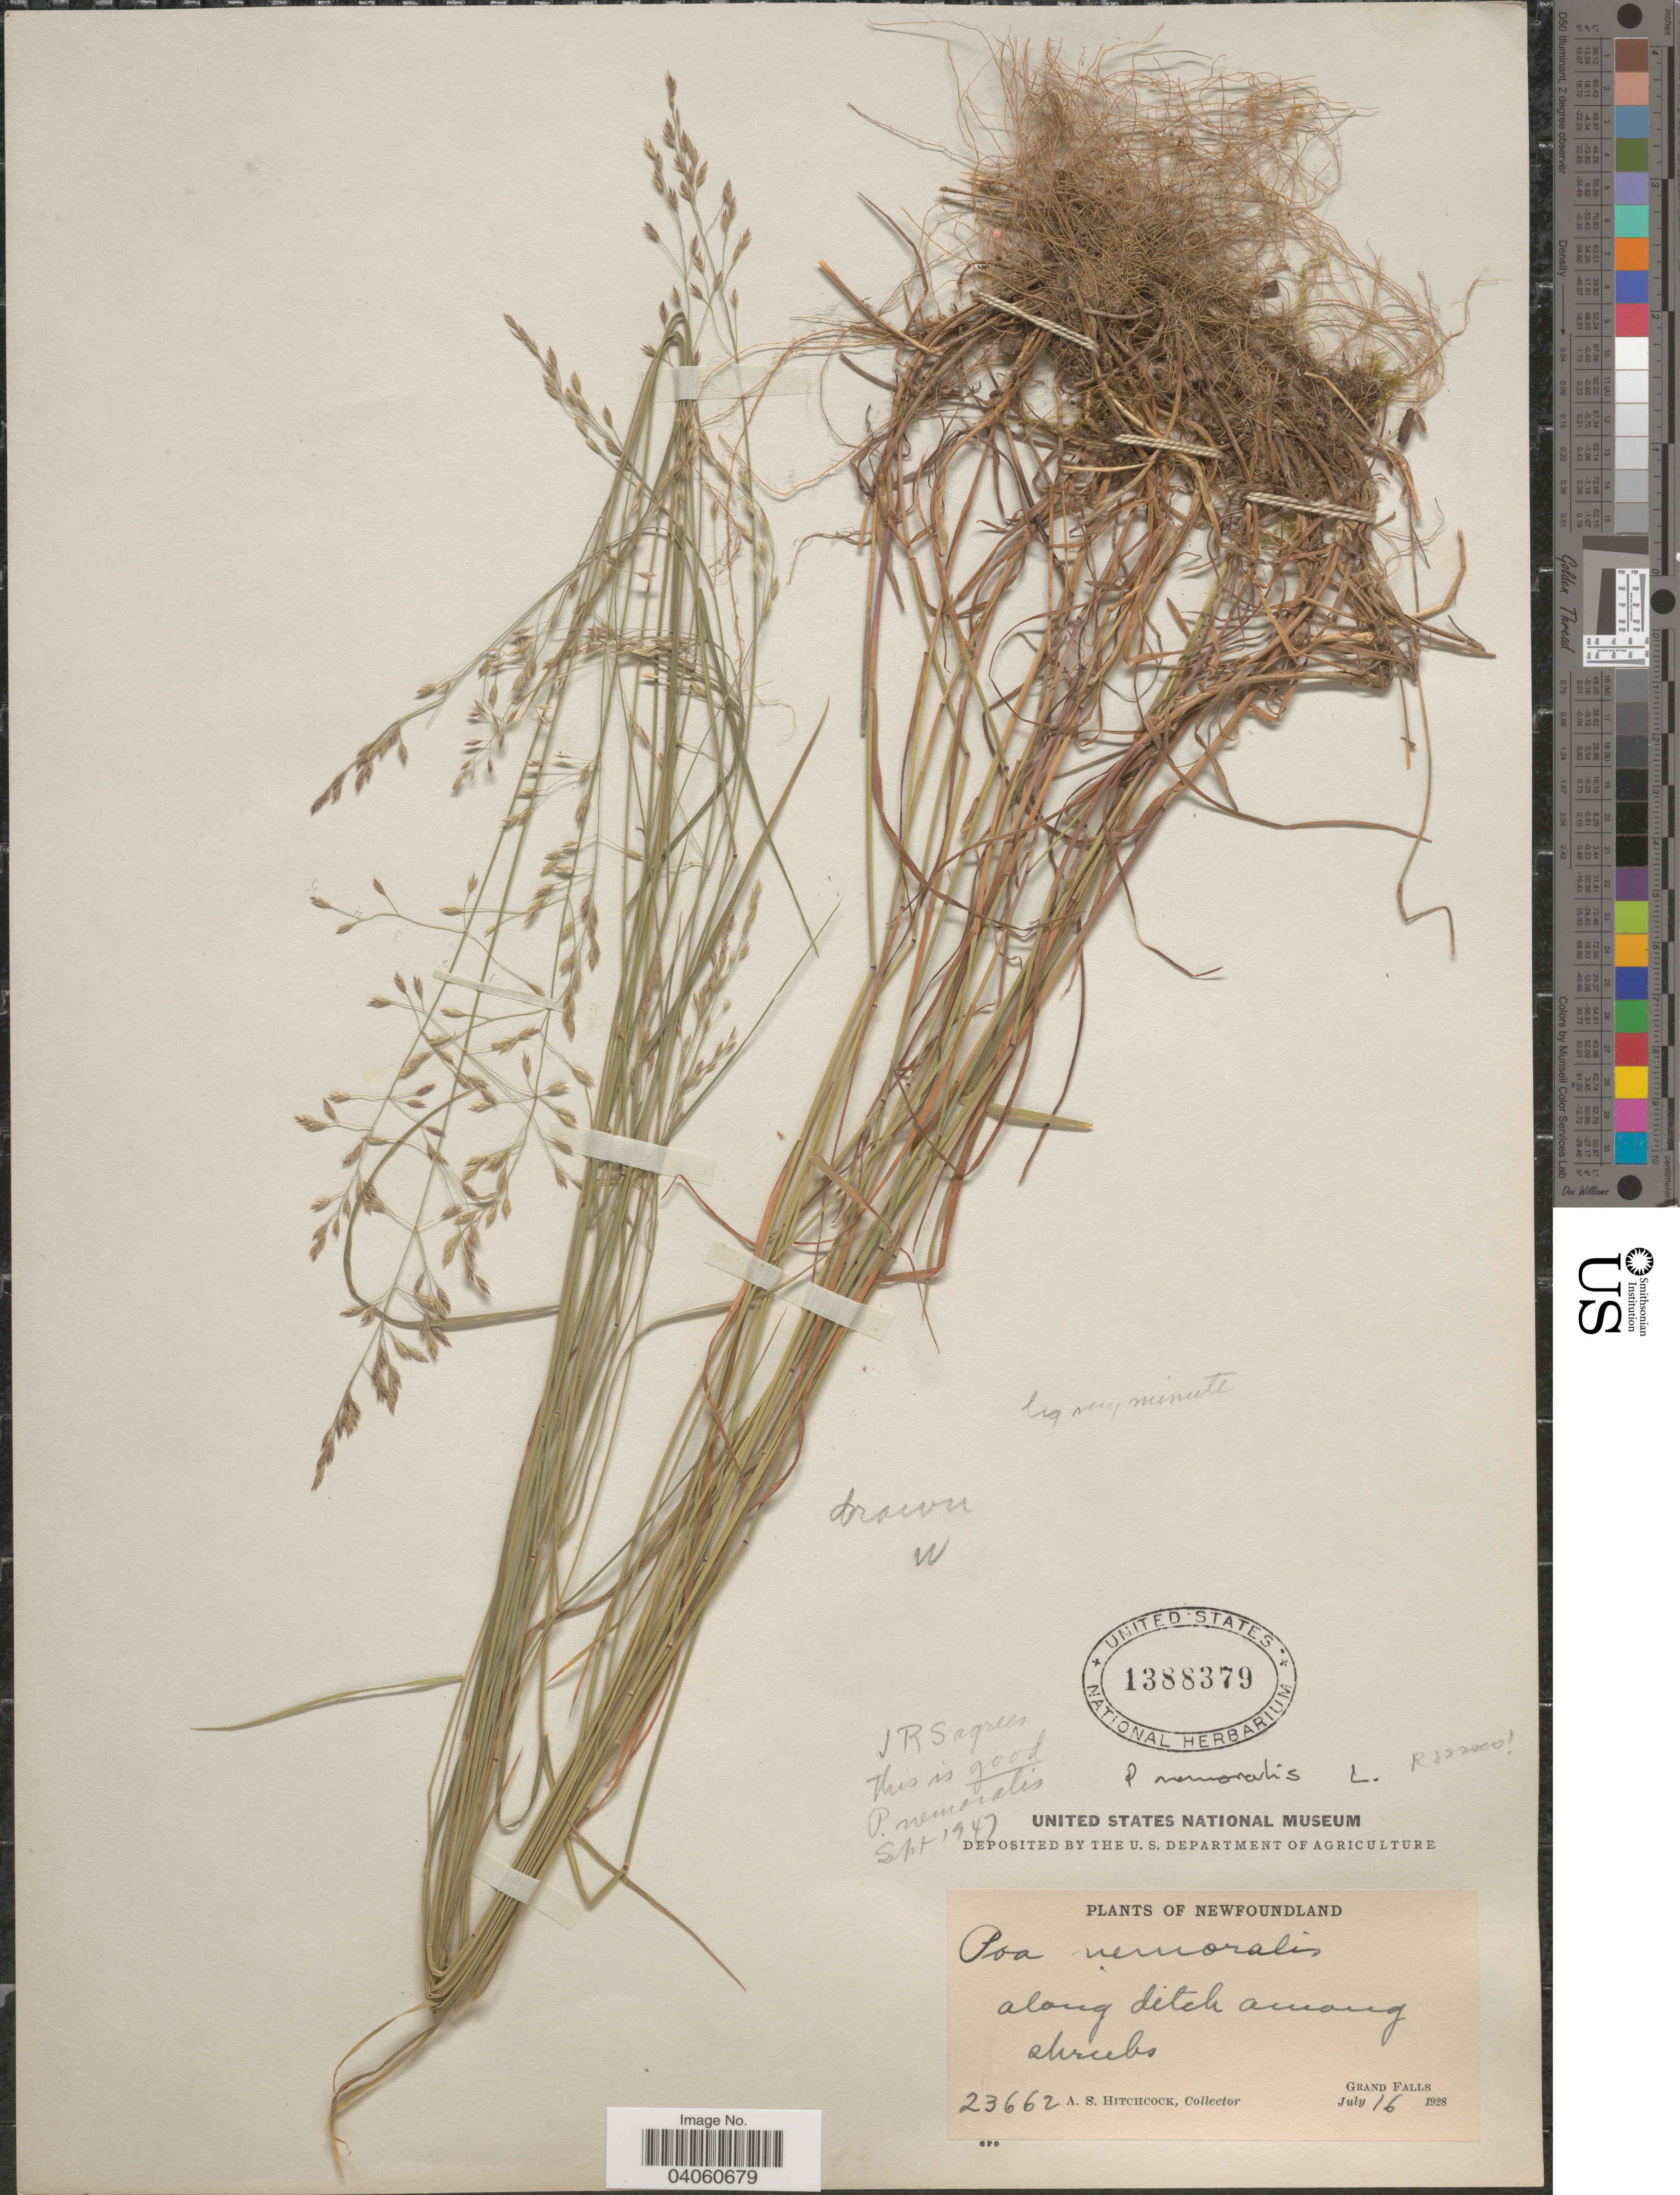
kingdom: Plantae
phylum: Tracheophyta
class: Liliopsida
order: Poales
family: Poaceae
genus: Poa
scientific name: Poa nemoralis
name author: L.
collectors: A. S. Hitchcock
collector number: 23662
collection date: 1928-07-16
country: Canada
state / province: Newfoundland and Labrador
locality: Grand Falls.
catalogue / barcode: US 1388379